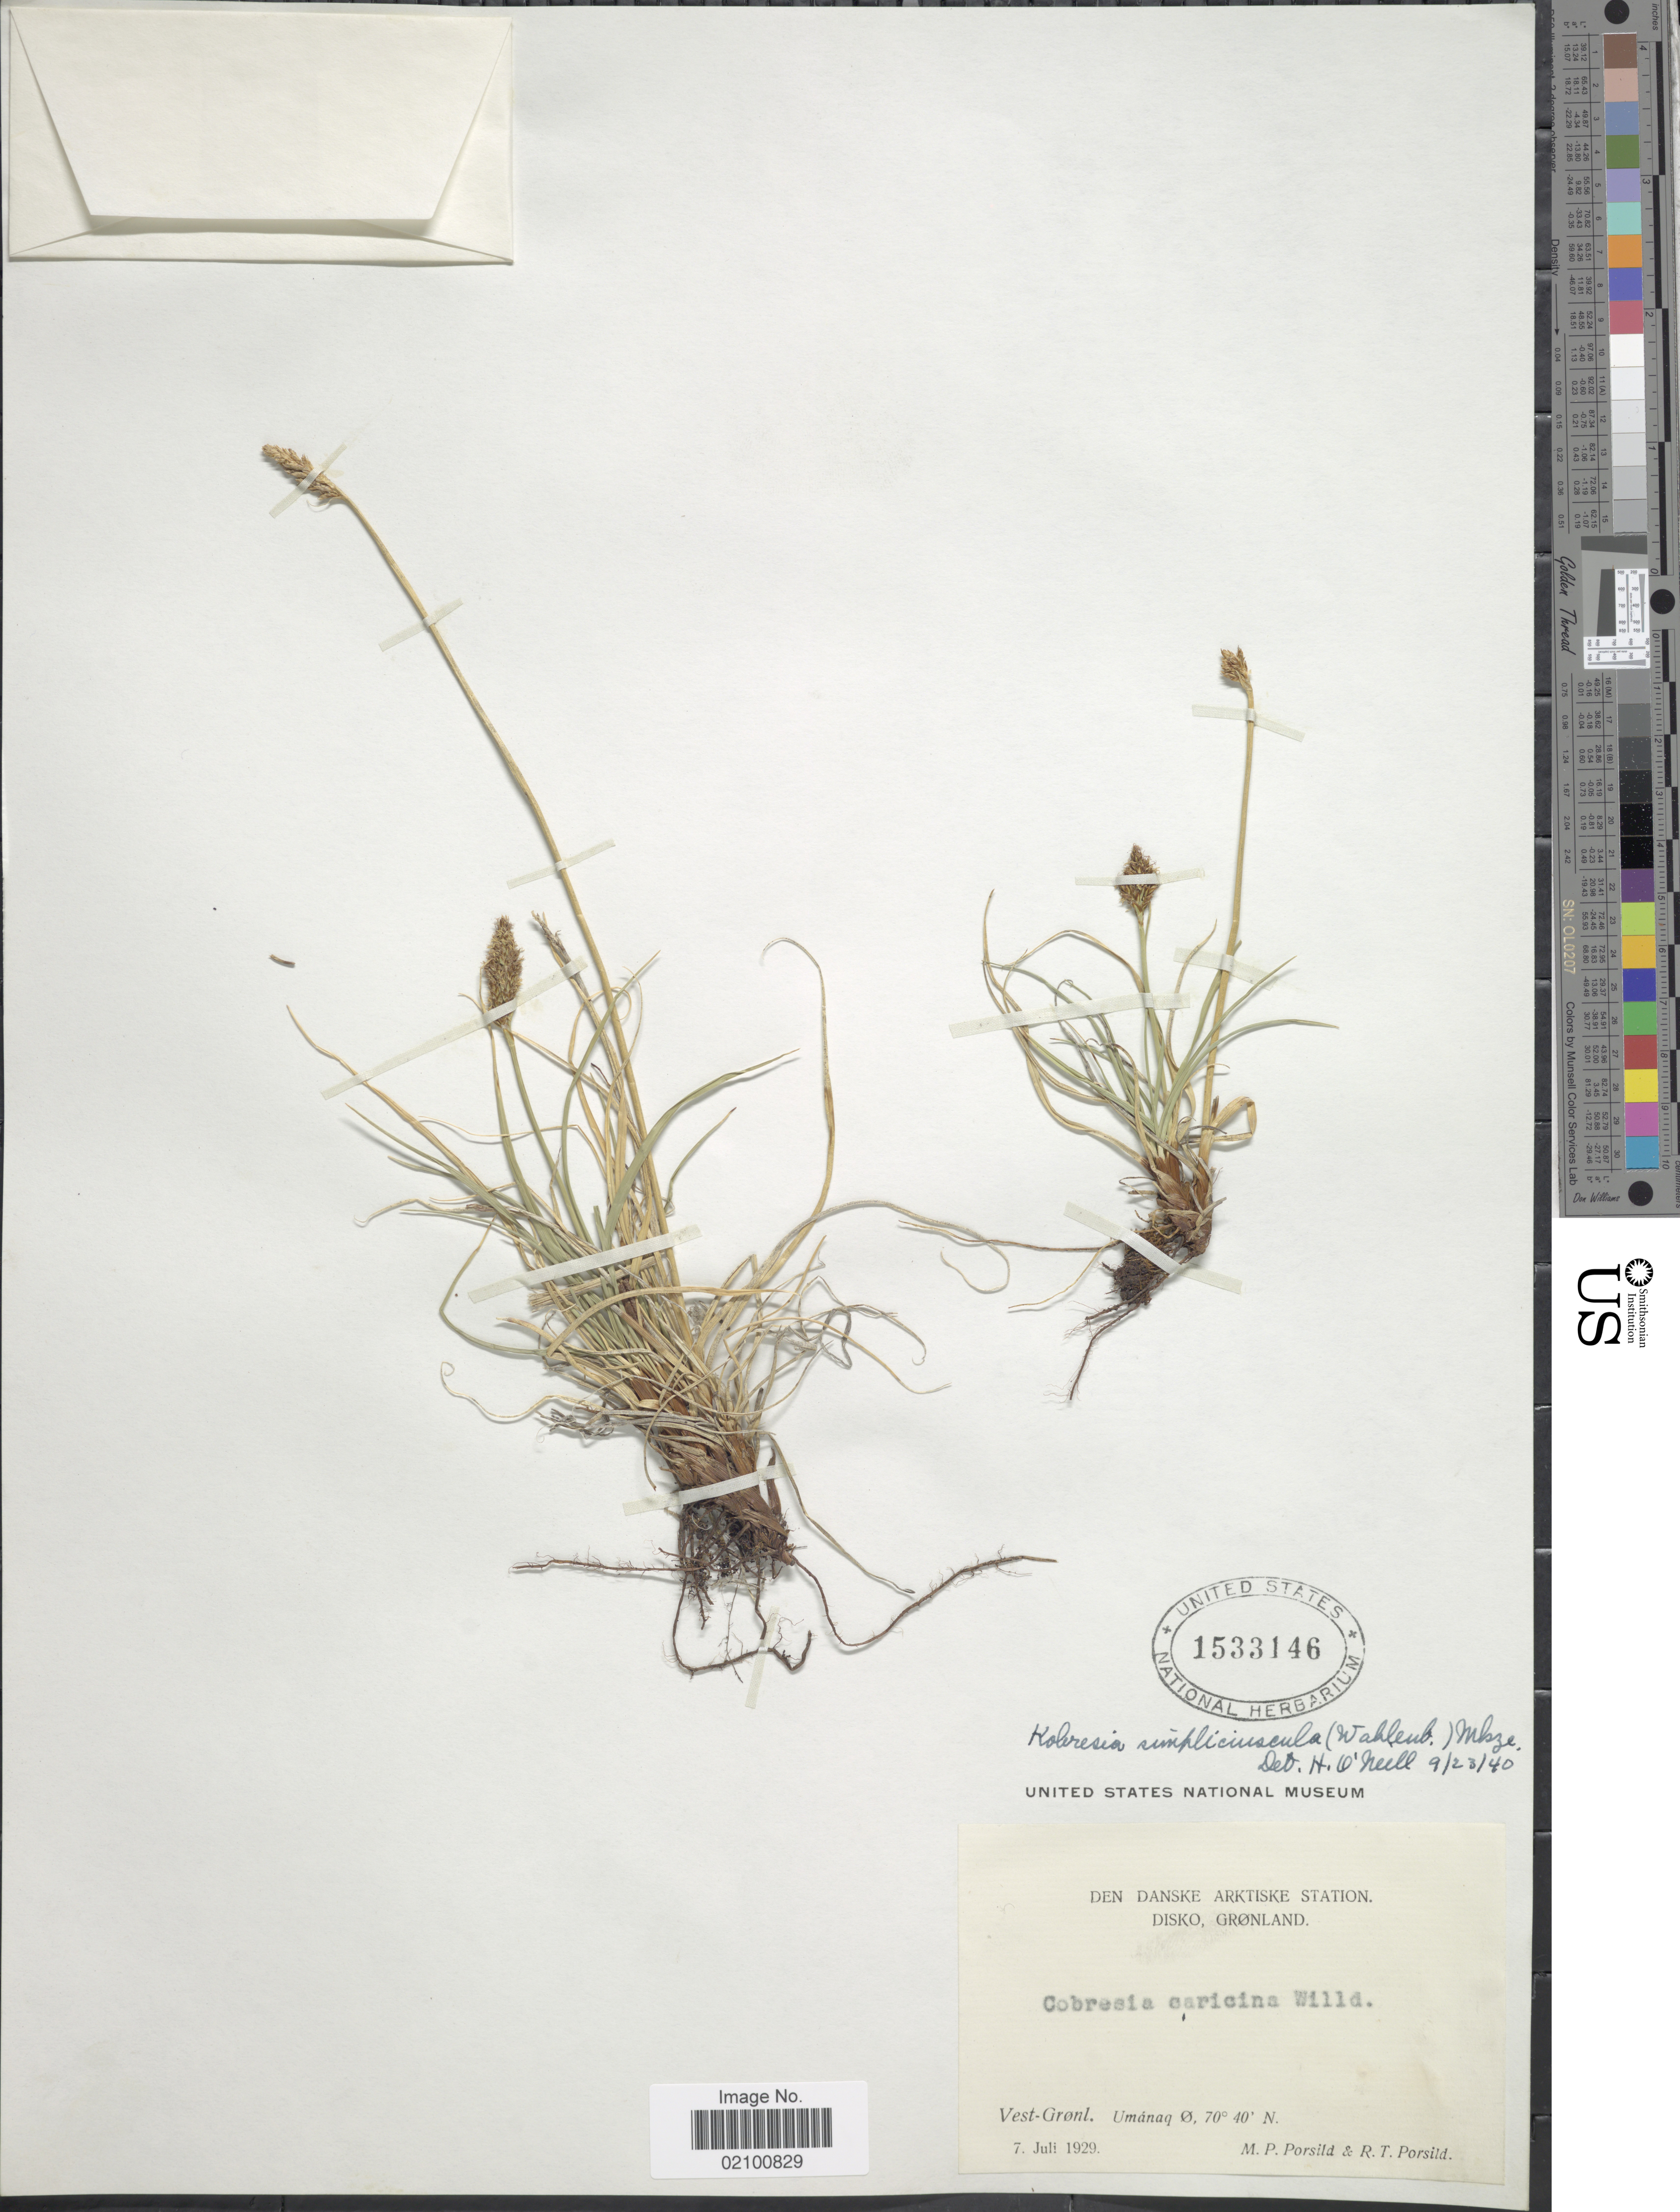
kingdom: Plantae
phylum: Tracheophyta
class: Liliopsida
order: Poales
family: Cyperaceae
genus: Carex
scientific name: Carex simpliciuscula subsp. simpliciuscula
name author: Wahlenb.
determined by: Strong, M. T., (US), Smithsonian Institution - National Museum of Natural History (UNITED STATES)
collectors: M. P. Porsild & R. T. Porsild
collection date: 1929-07-07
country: Greenland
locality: Disko, Gronland, Vest-Gronl. Umanaq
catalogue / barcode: US 1533146